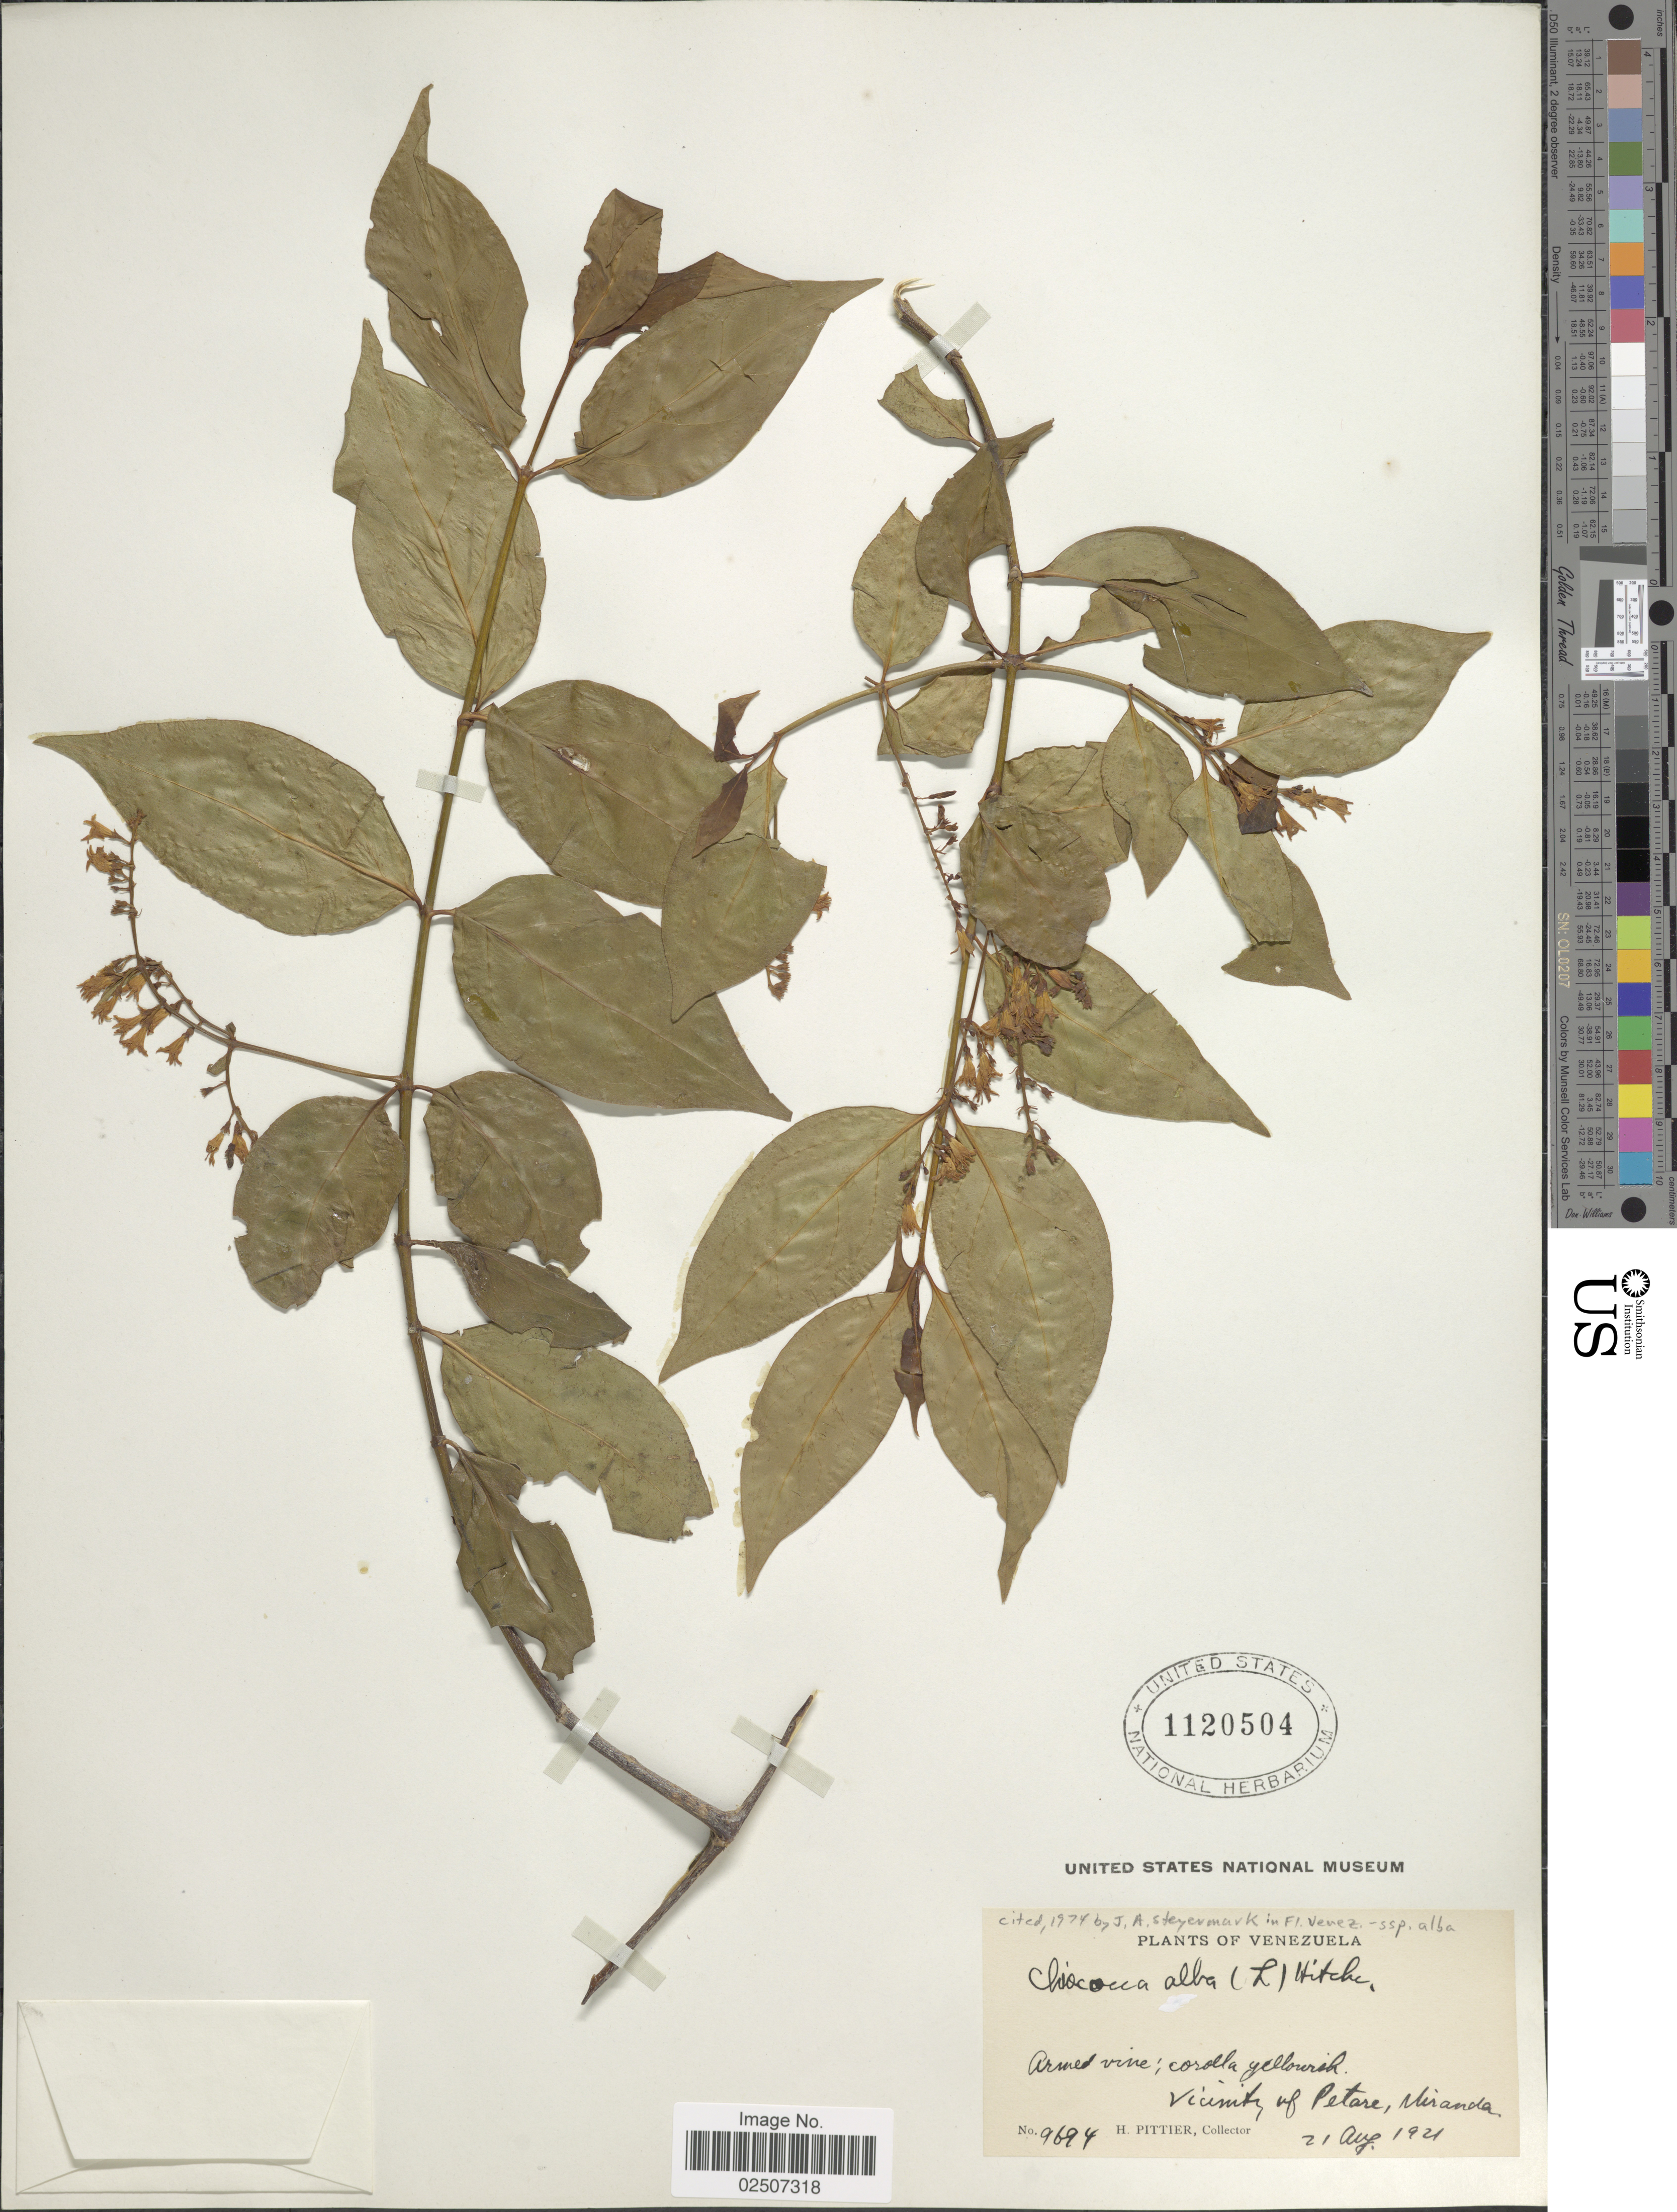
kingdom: Plantae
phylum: Tracheophyta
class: Magnoliopsida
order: Gentianales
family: Rubiaceae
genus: Chiococca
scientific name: Chiococca alba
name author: (L.) Hitchc.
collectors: H. F. Pittier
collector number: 9694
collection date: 1921-08-21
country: Venezuela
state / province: Miranda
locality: Vicinity of Petare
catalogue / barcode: US 1120504